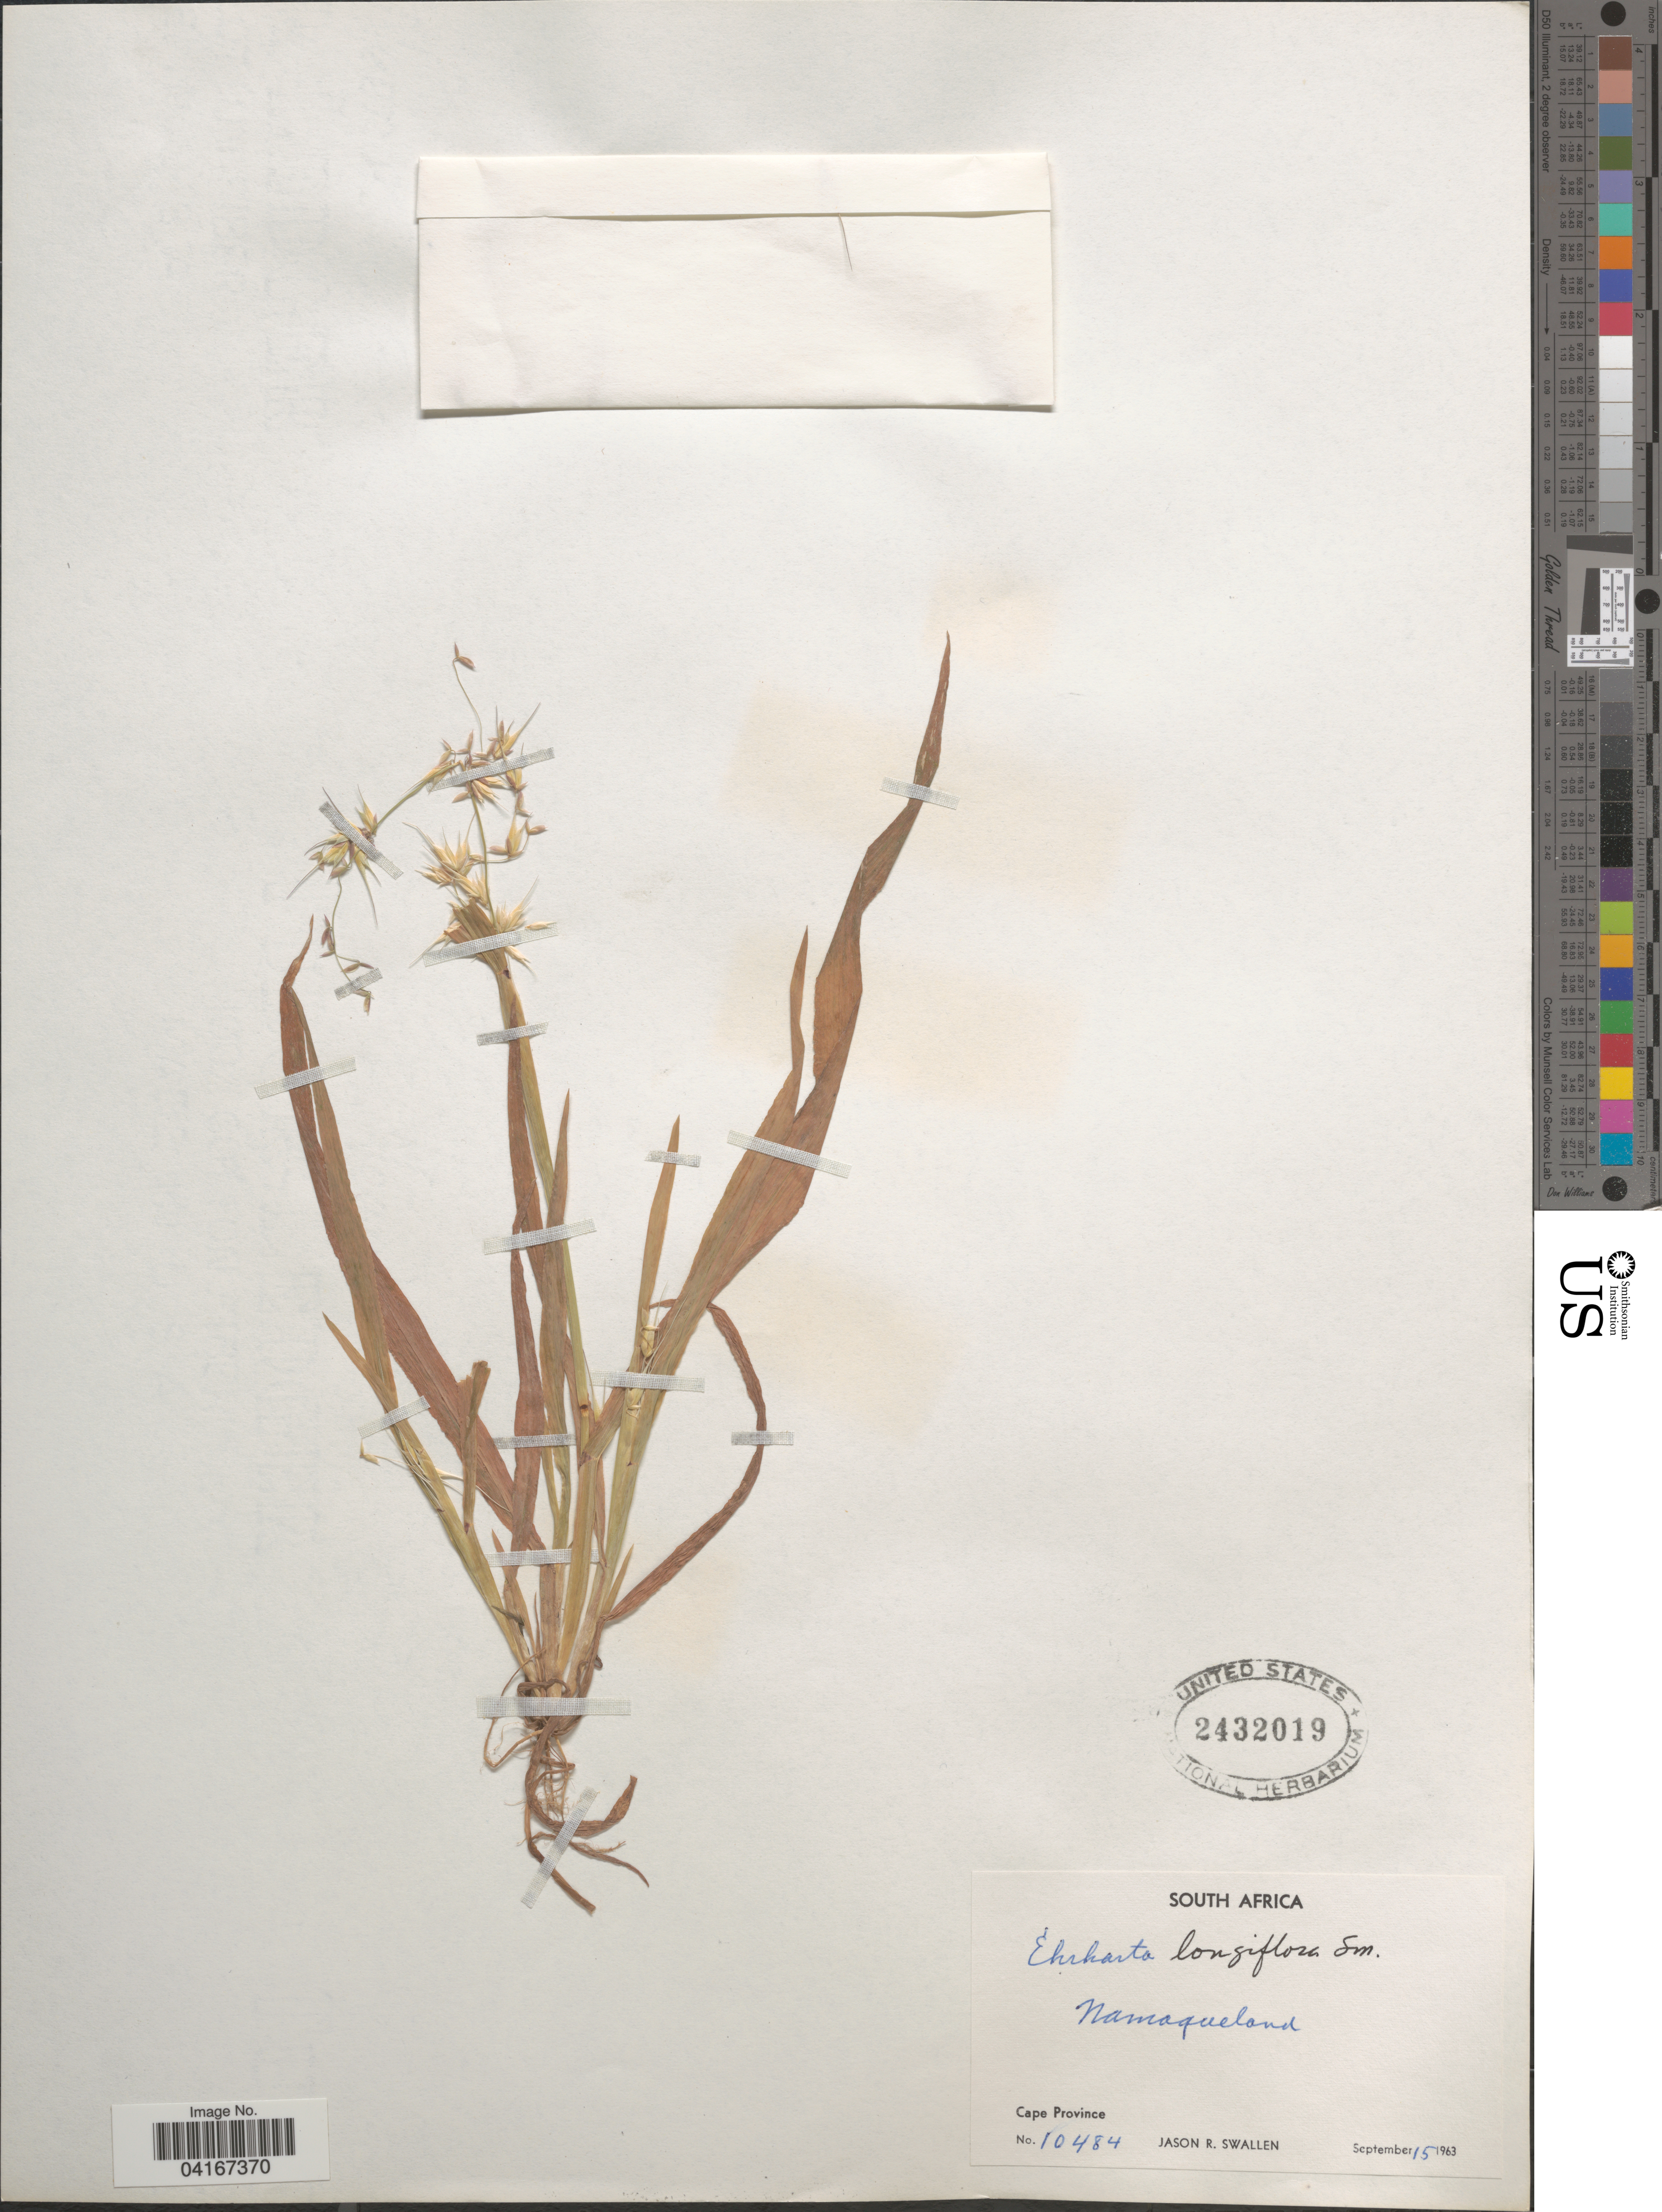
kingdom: Plantae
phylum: Tracheophyta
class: Liliopsida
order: Poales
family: Poaceae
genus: Ehrharta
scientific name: Ehrharta longiflora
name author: Sm.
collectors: J. R. Swallen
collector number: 10484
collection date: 1963-09-15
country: South Africa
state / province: Northern Cape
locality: Namaqueland.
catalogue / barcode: US 2432019